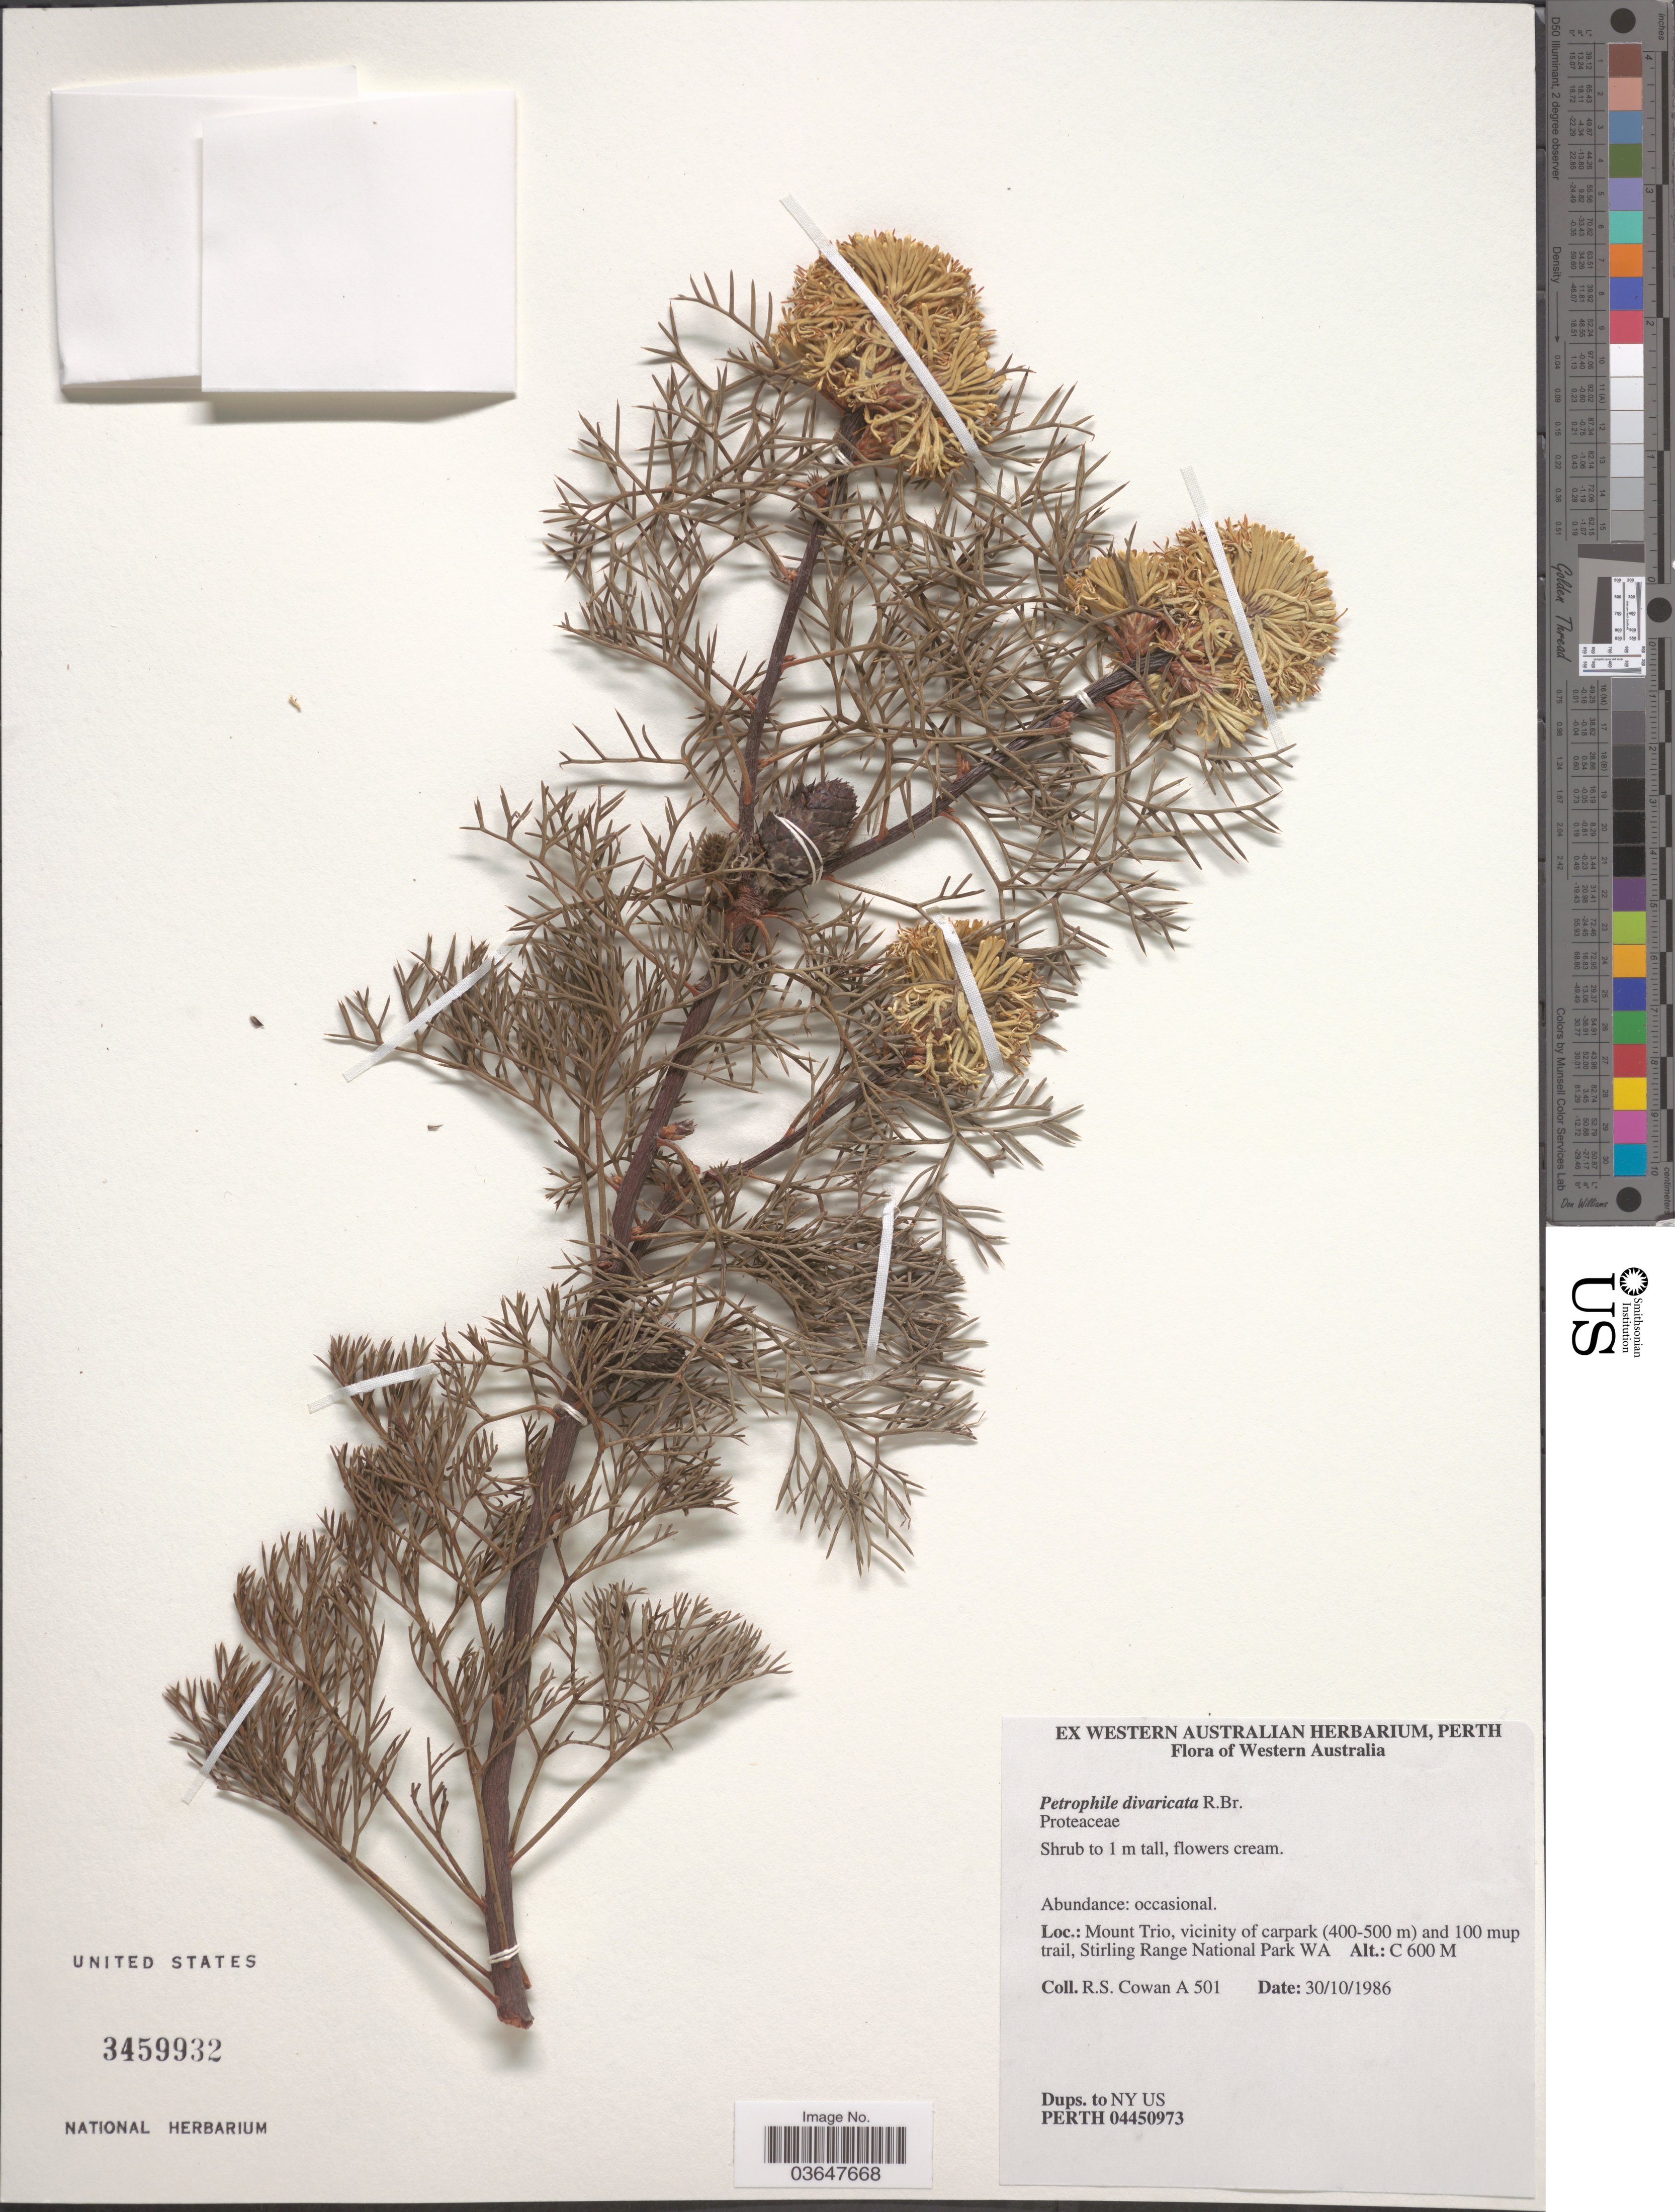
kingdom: Plantae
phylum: Tracheophyta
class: Magnoliopsida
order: Proteales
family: Proteaceae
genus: Petrophile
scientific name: Petrophile divaricata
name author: R. Br.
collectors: R. S. Cowan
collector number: A501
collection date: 1986-10-30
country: Australia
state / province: Western Australia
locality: Mount Trio, vicinity of carpark (400-500 m) and 100 mup trail, Stirling Range National Park WA.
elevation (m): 600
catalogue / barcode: US 3459932